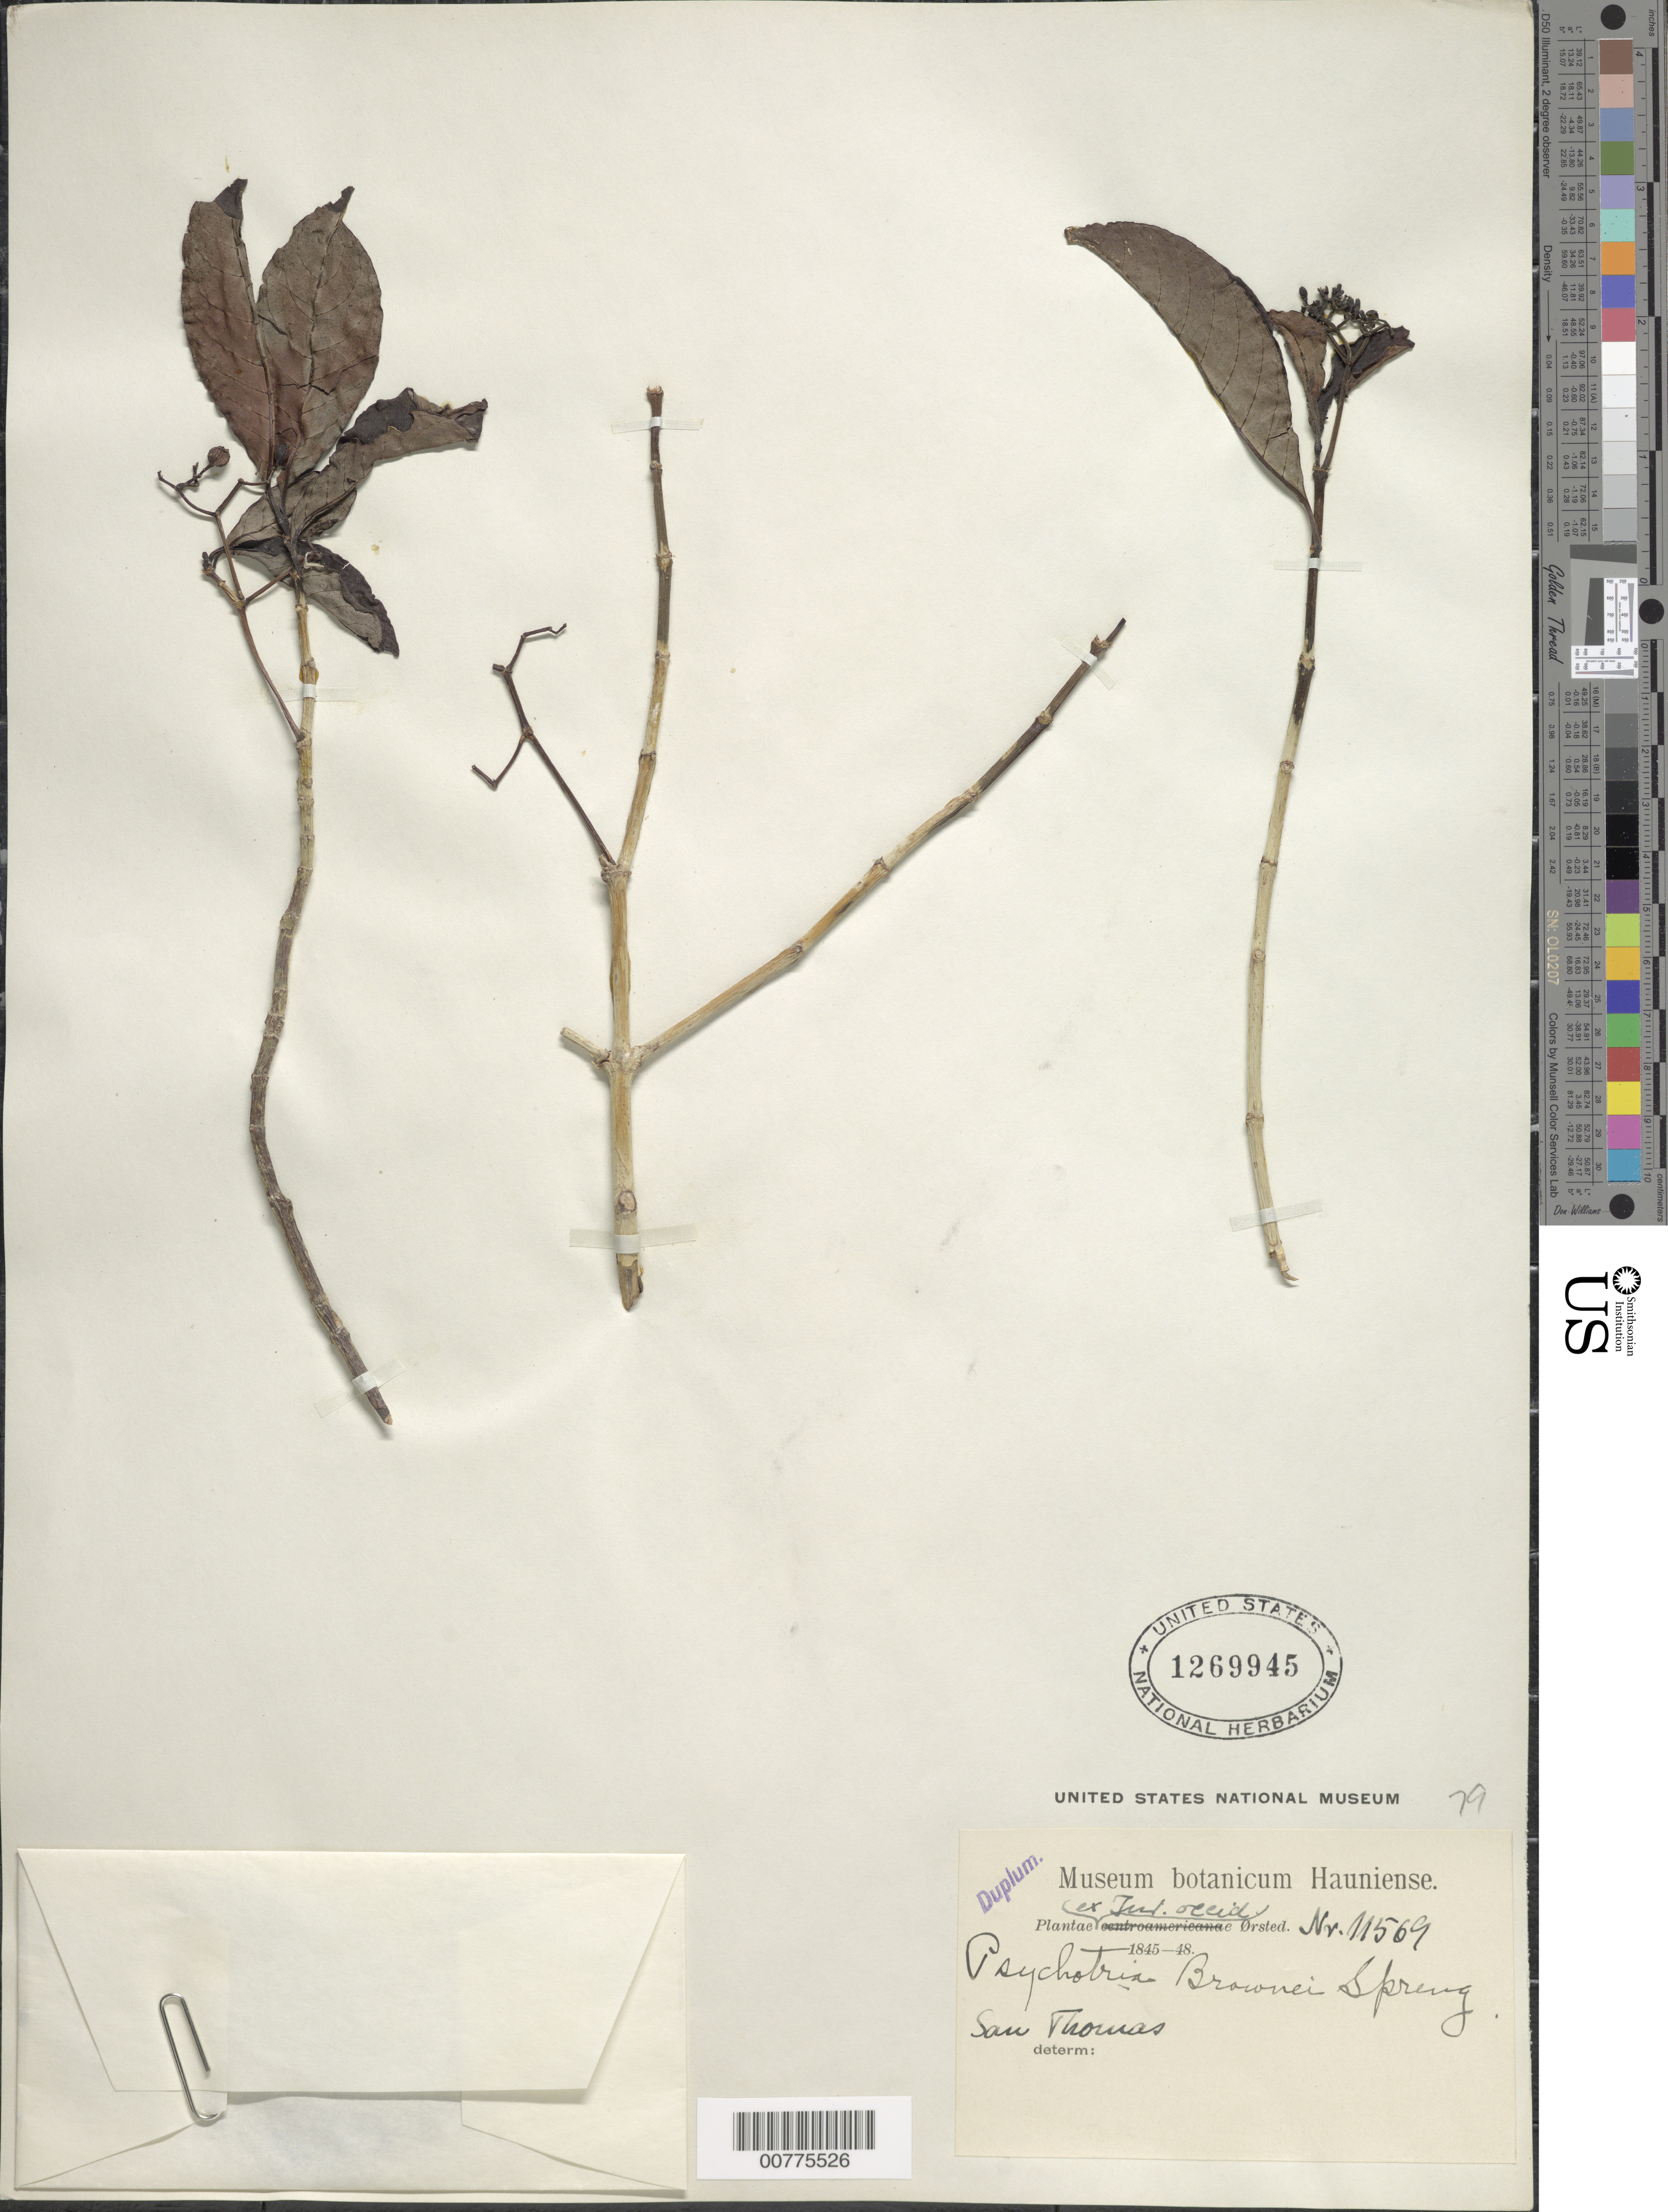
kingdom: Plantae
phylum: Tracheophyta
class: Magnoliopsida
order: Gentianales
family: Rubiaceae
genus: Psychotria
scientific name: Psychotria glabrata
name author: Sw.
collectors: A. S. Oersted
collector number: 11569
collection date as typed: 1845 to -- --- 1848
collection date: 1845/1848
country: U.S. Virgin Islands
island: St. Thomas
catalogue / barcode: US 1269945